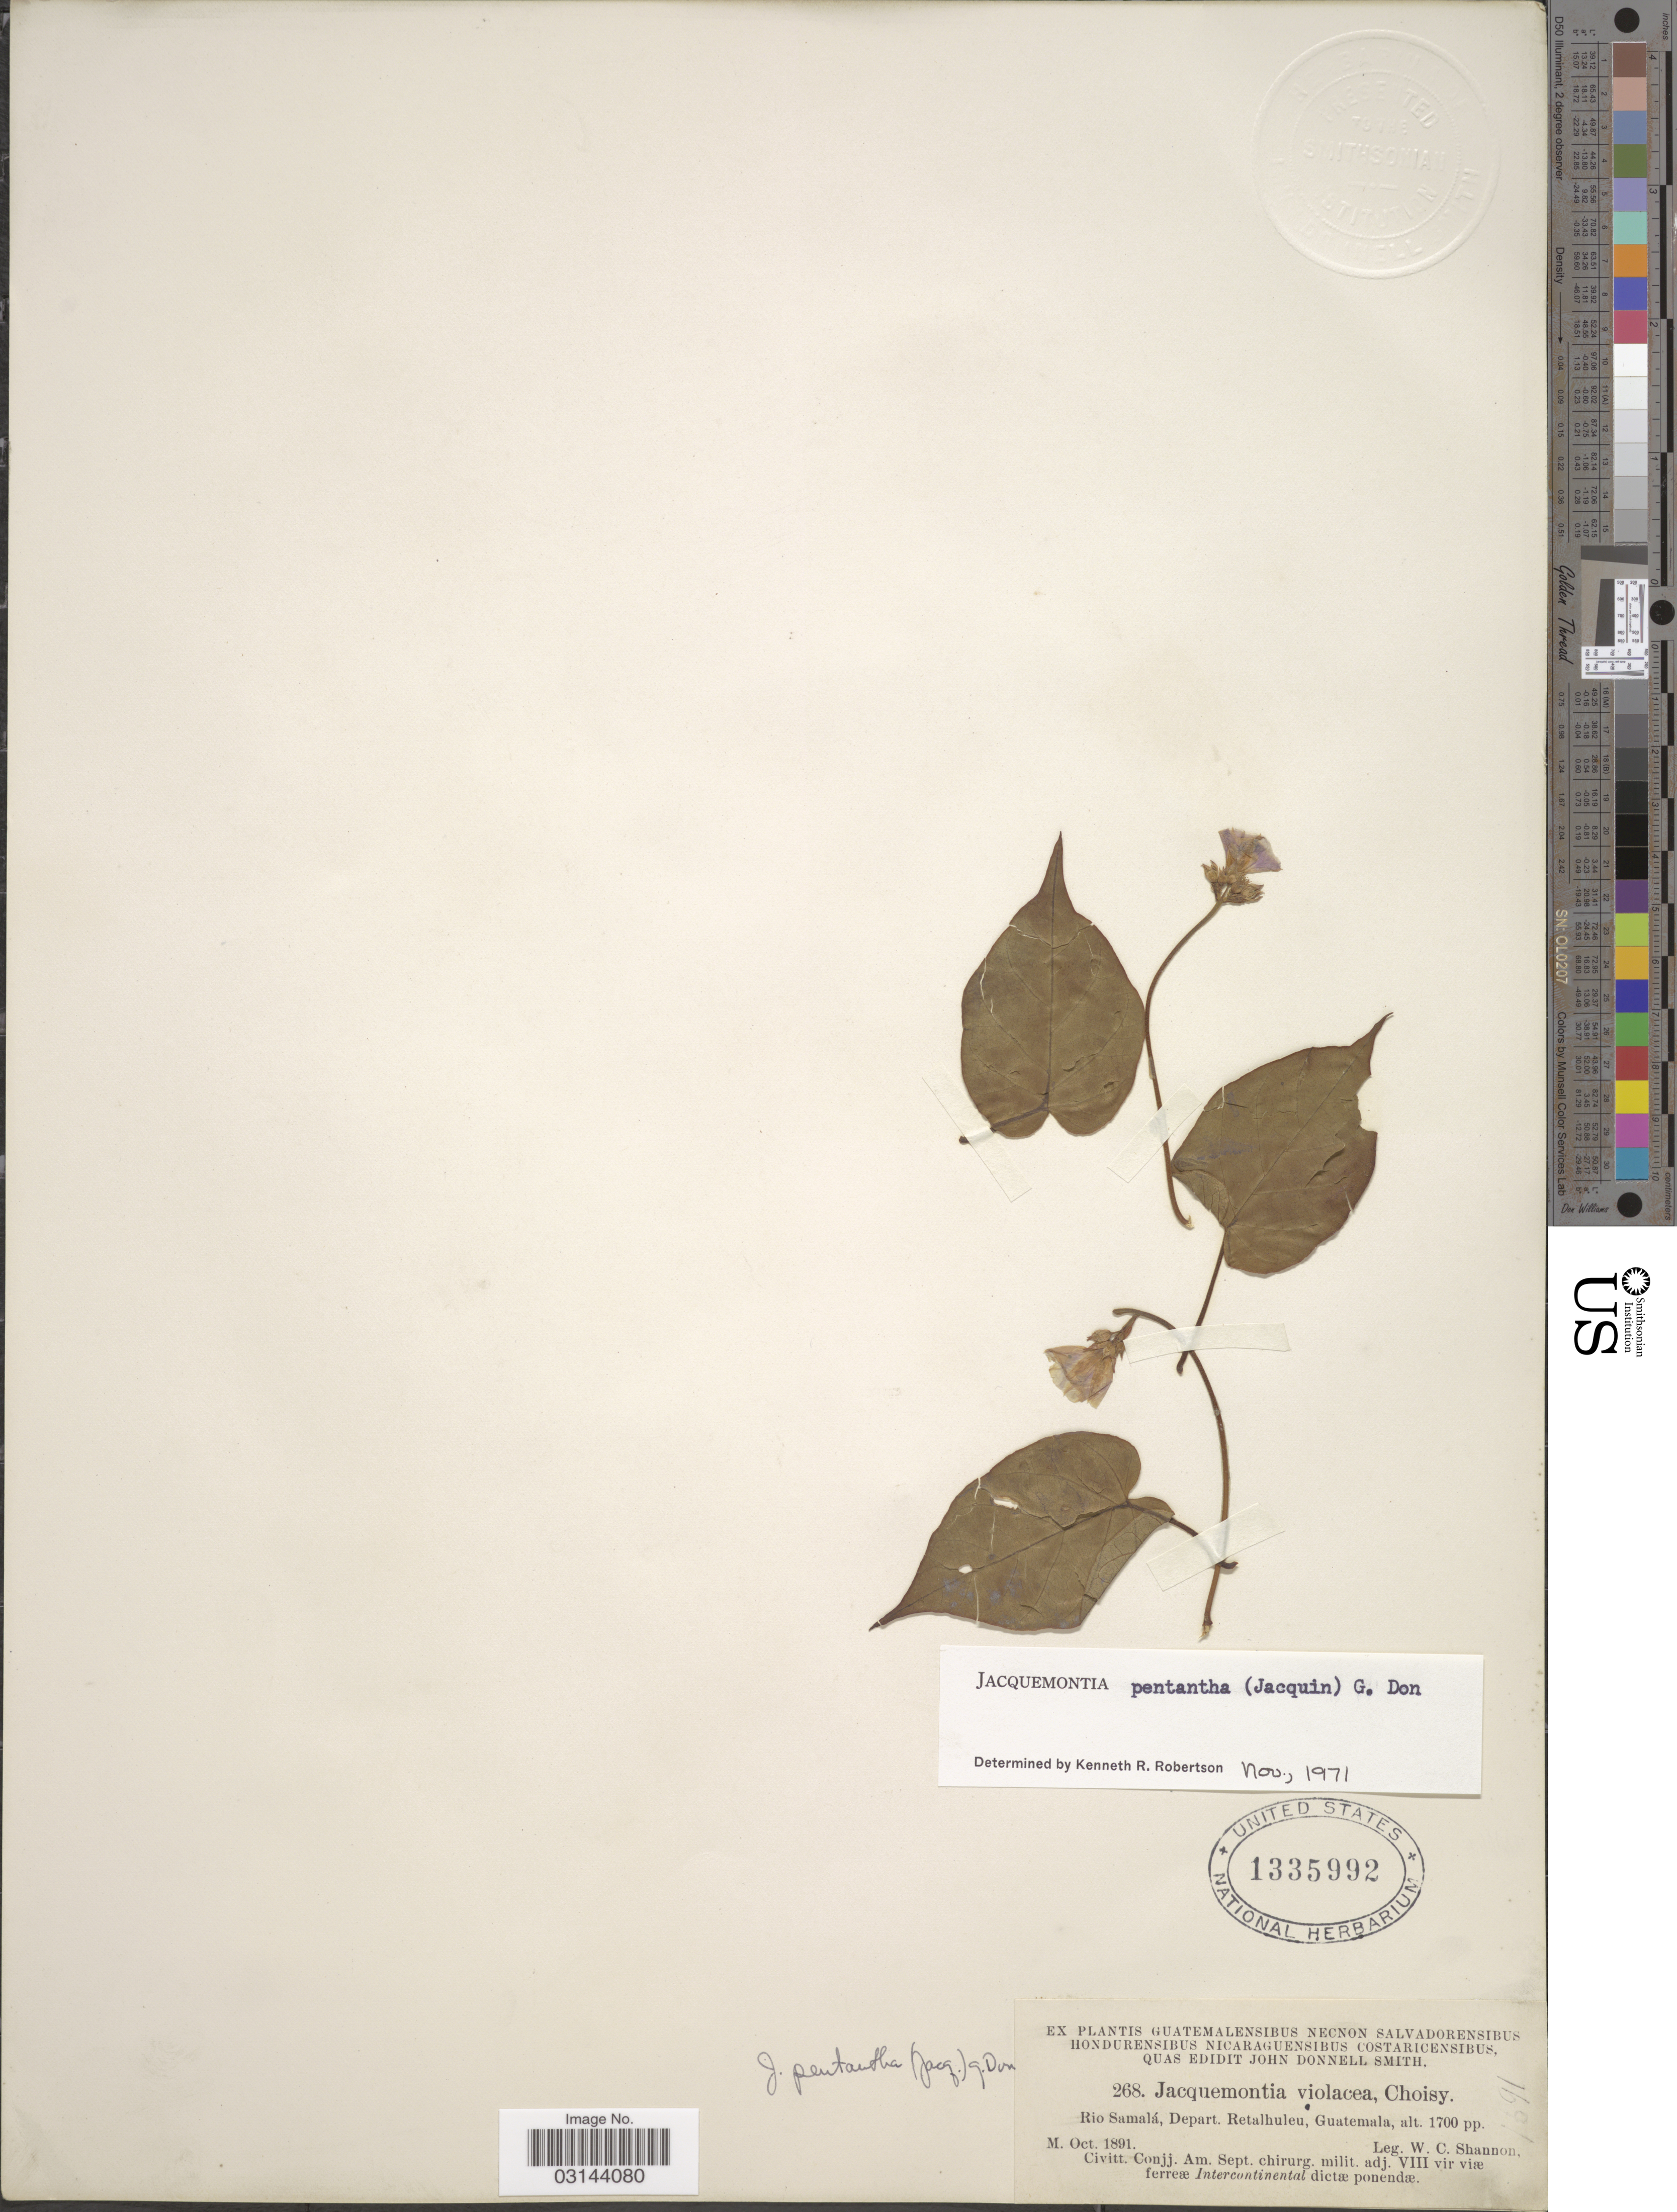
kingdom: Plantae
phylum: Tracheophyta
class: Magnoliopsida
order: Solanales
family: Convolvulaceae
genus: Jacquemontia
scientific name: Jacquemontia pentanthos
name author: (Jacq.) G. Don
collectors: W. C. Shannon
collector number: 268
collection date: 1891-10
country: Guatemala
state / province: Retalhuleu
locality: Rio Samalá, Depart. Retalhuleu, Guatemala.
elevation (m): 518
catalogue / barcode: US 1335992